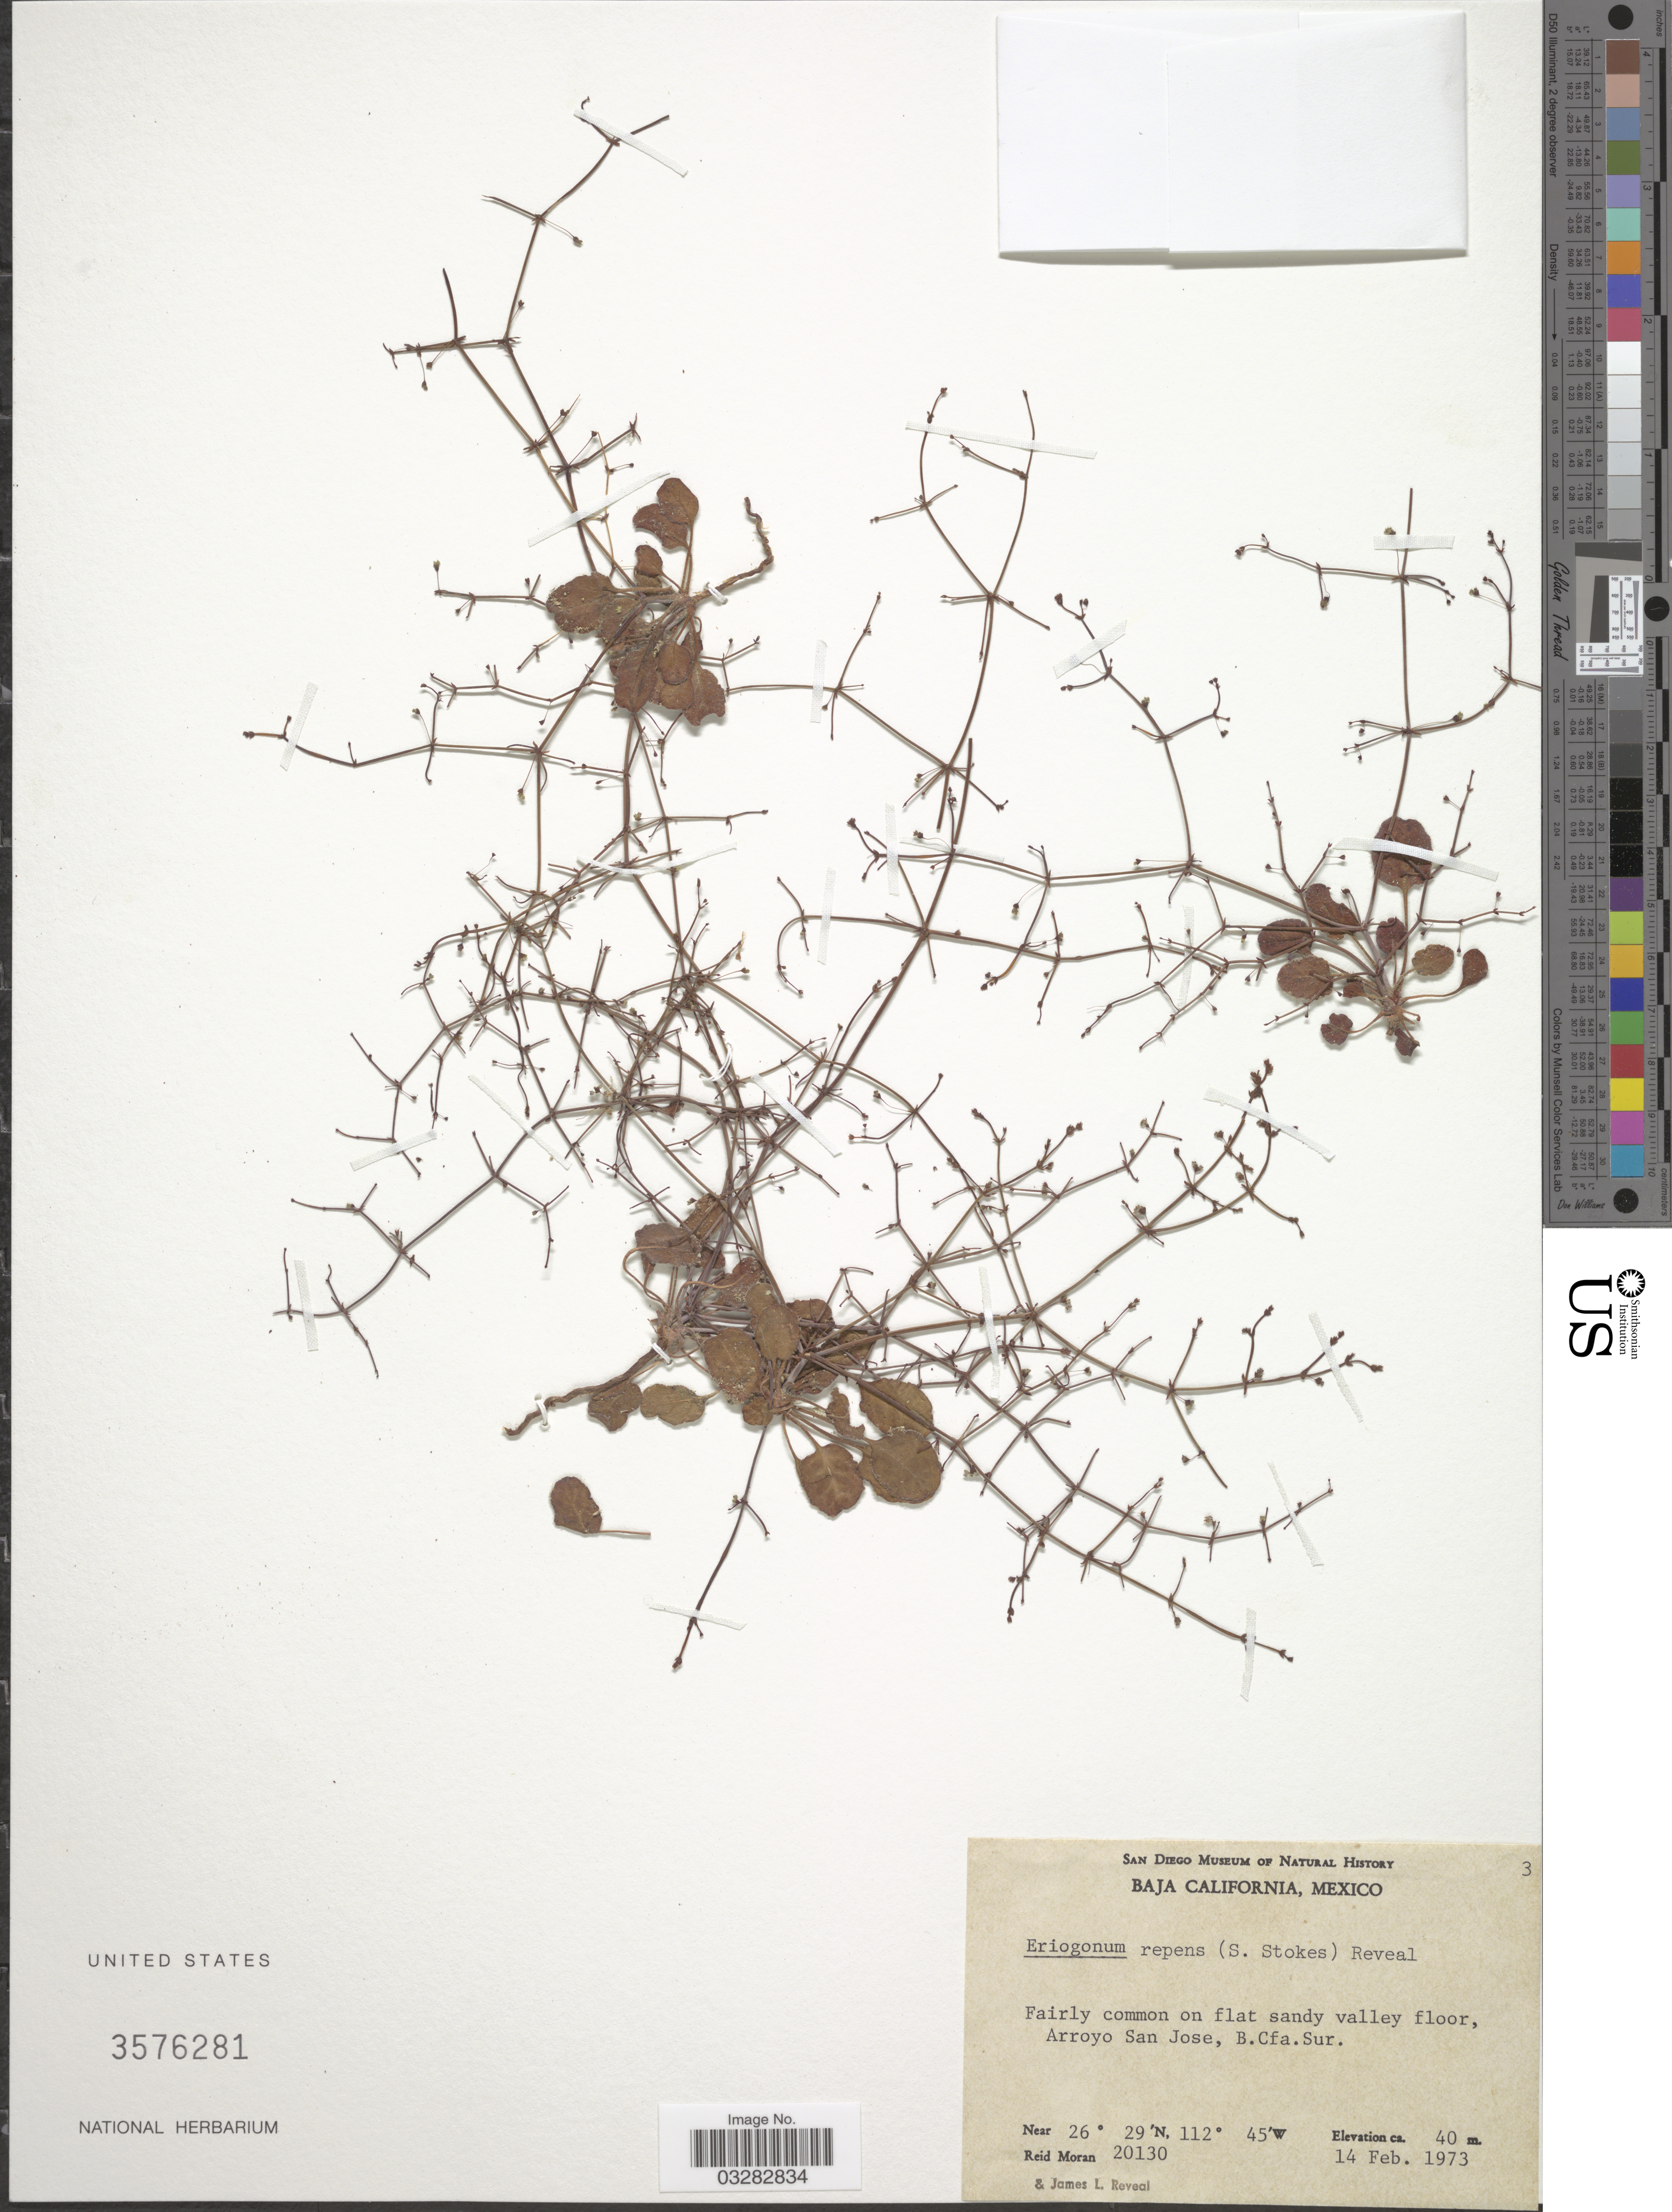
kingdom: Plantae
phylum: Tracheophyta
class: Magnoliopsida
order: Caryophyllales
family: Polygonaceae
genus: Eriogonum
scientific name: Eriogonum repens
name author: (S. Stokes) Reveal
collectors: R. V. Moran & J. L. Reveal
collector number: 20130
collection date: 1973-02-14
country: Mexico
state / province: Baja California Sur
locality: Arroyo San Jose.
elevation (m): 40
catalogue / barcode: US 3576281